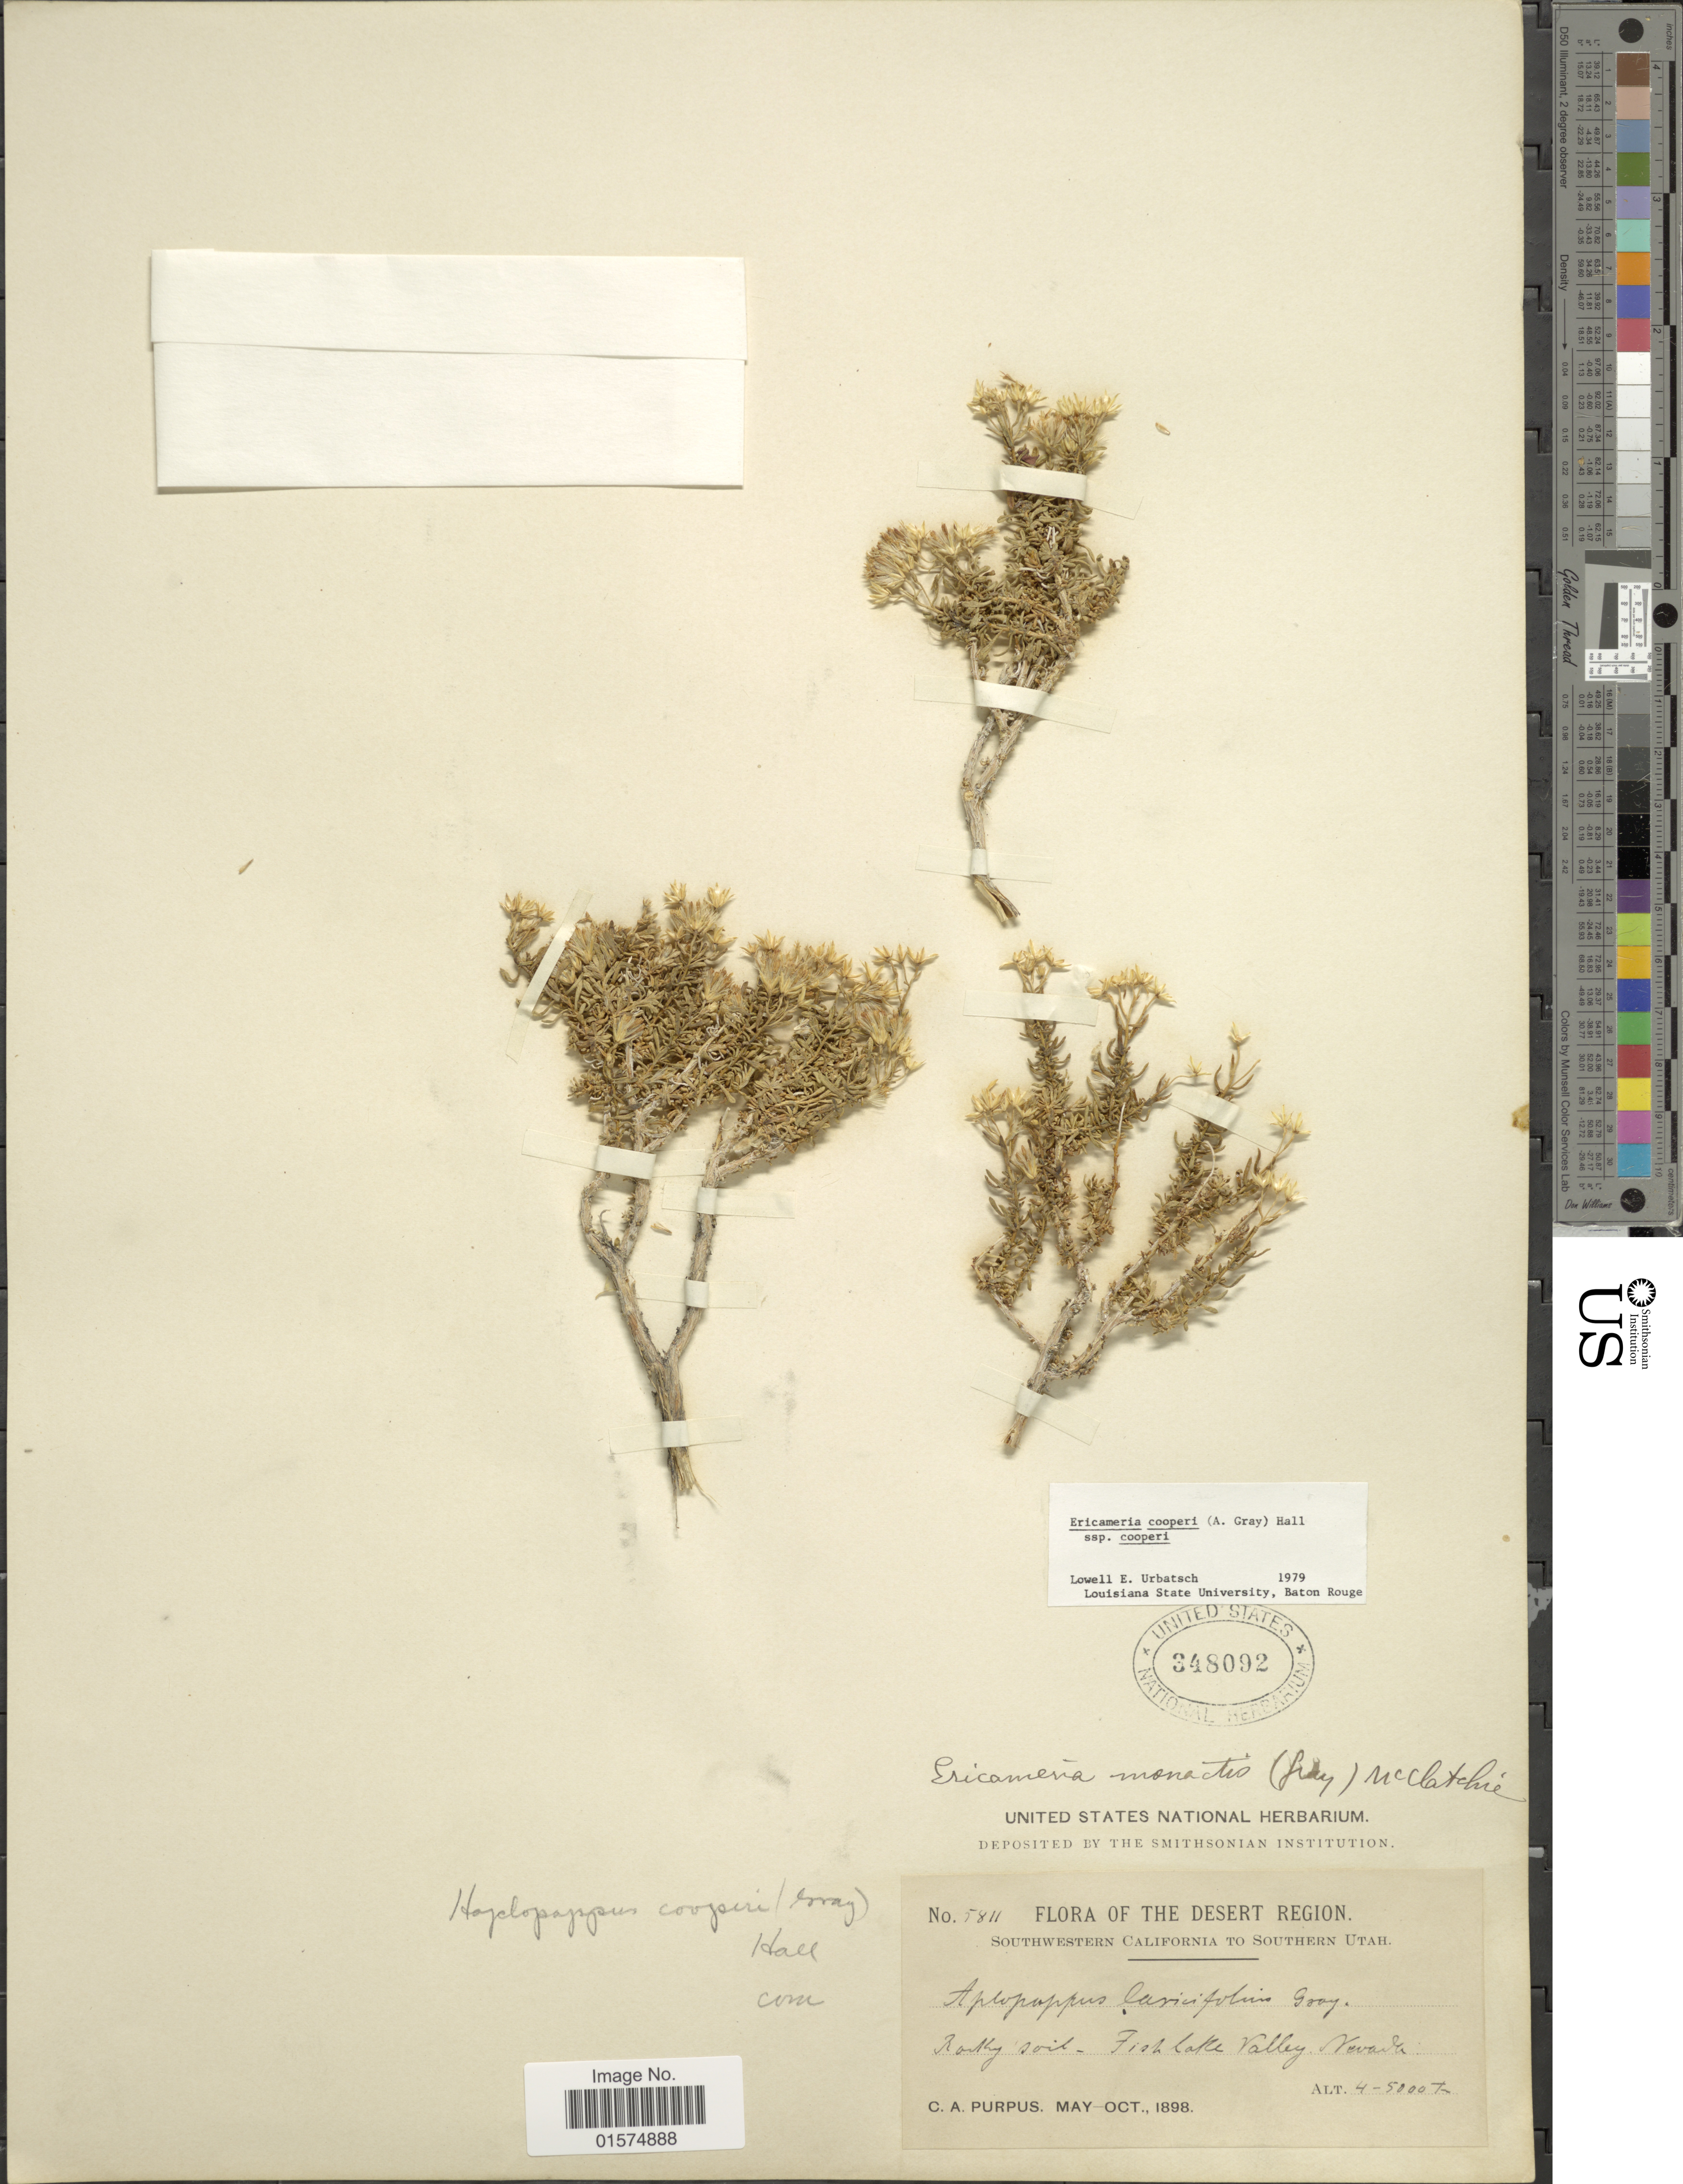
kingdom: Plantae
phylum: Tracheophyta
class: Magnoliopsida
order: Asterales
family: Asteraceae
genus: Ericameria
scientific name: Ericameria cooperi var. cooperi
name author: (A. Gray) Hall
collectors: C. A. Purpus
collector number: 5811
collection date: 1898-05/1898-10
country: United States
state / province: Nevada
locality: Desert Region. Fishlake Valley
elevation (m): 1219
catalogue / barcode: US 348092